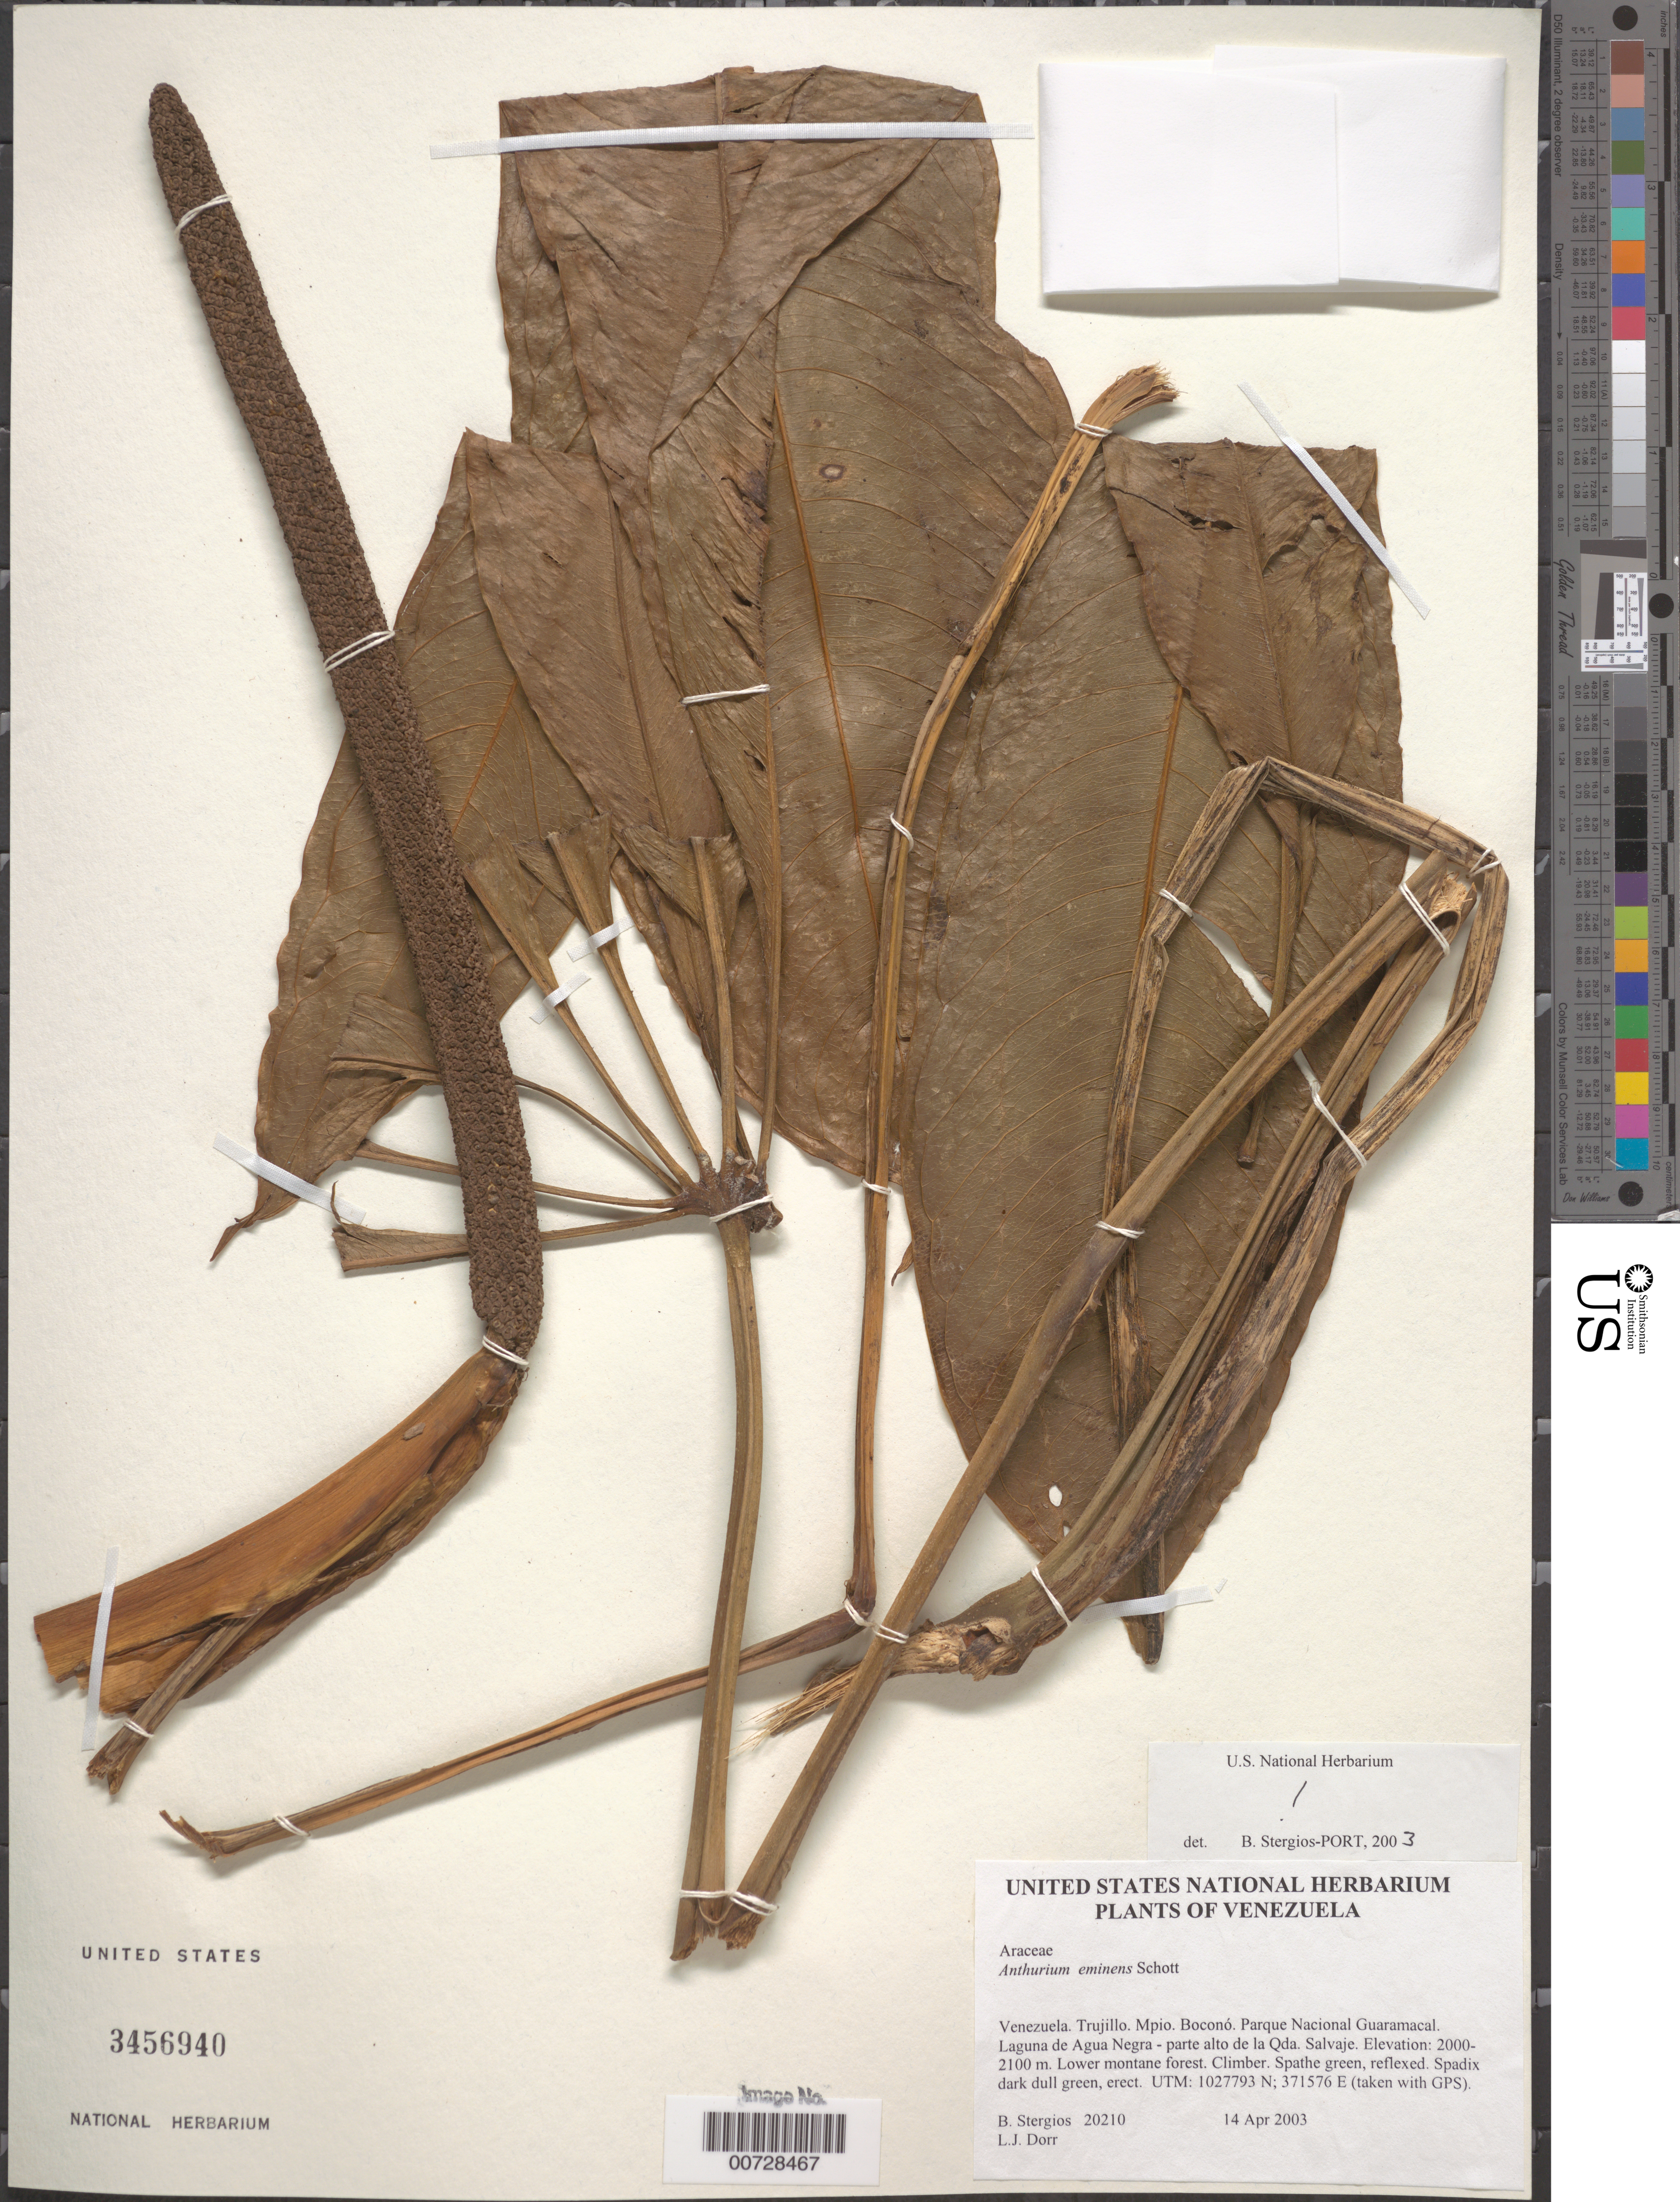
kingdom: Plantae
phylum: Tracheophyta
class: Liliopsida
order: Alismatales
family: Araceae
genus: Anthurium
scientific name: Anthurium eminens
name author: Schott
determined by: Dorr, L. J., (BOT), Smithsonian Institution - National Museum of Natural History (UNITED STATES)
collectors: B. G. Stergios & L. J. Dorr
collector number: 20210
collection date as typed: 14 Apr 2003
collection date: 2003-04-14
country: Venezuela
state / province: Trujillo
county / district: Boconó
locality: Parque Nacional Guaramacal. Laguna de Agua Negra - parte alto de la Qda. Salvaje.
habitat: Lower montane forest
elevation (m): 2000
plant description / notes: PORT, US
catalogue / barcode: US 3456940